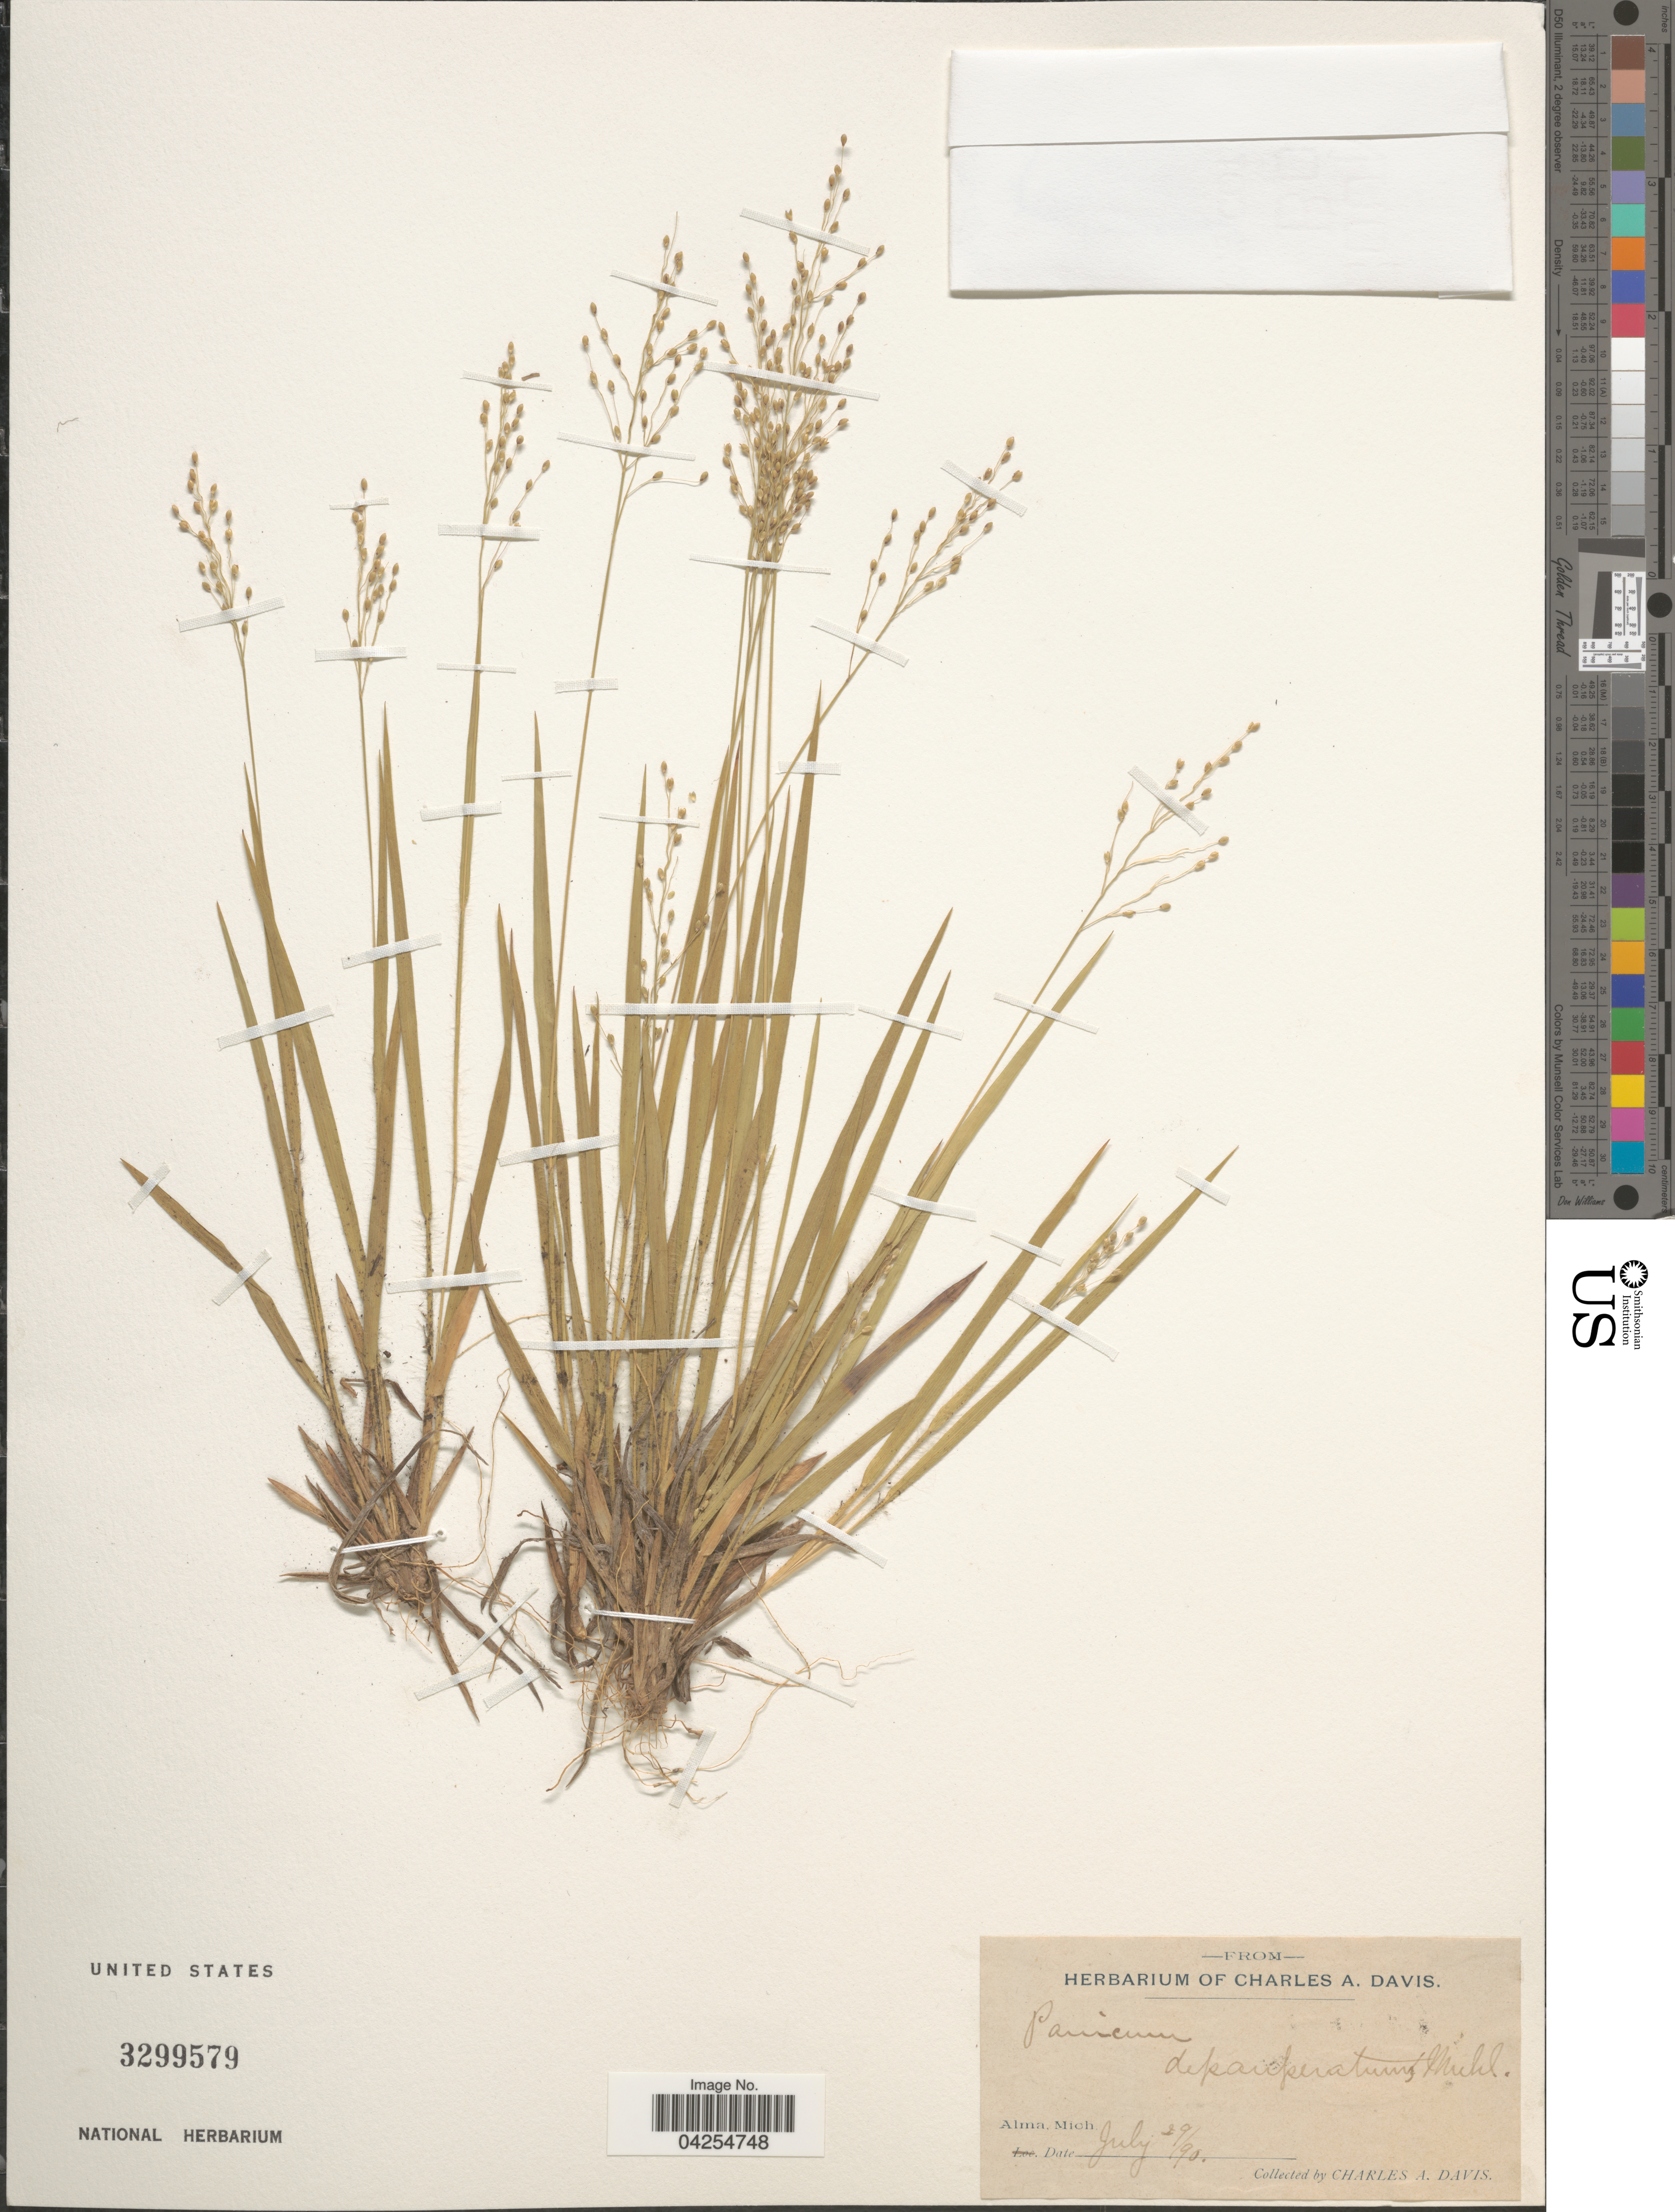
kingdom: Plantae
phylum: Tracheophyta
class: Liliopsida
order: Poales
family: Poaceae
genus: Dichanthelium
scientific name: Dichanthelium depauperatum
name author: (Muhl.) Gould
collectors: C. Davis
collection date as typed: Transcribed d/m/y: 29/7/90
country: United States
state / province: Michigan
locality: Alma.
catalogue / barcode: US 3299579